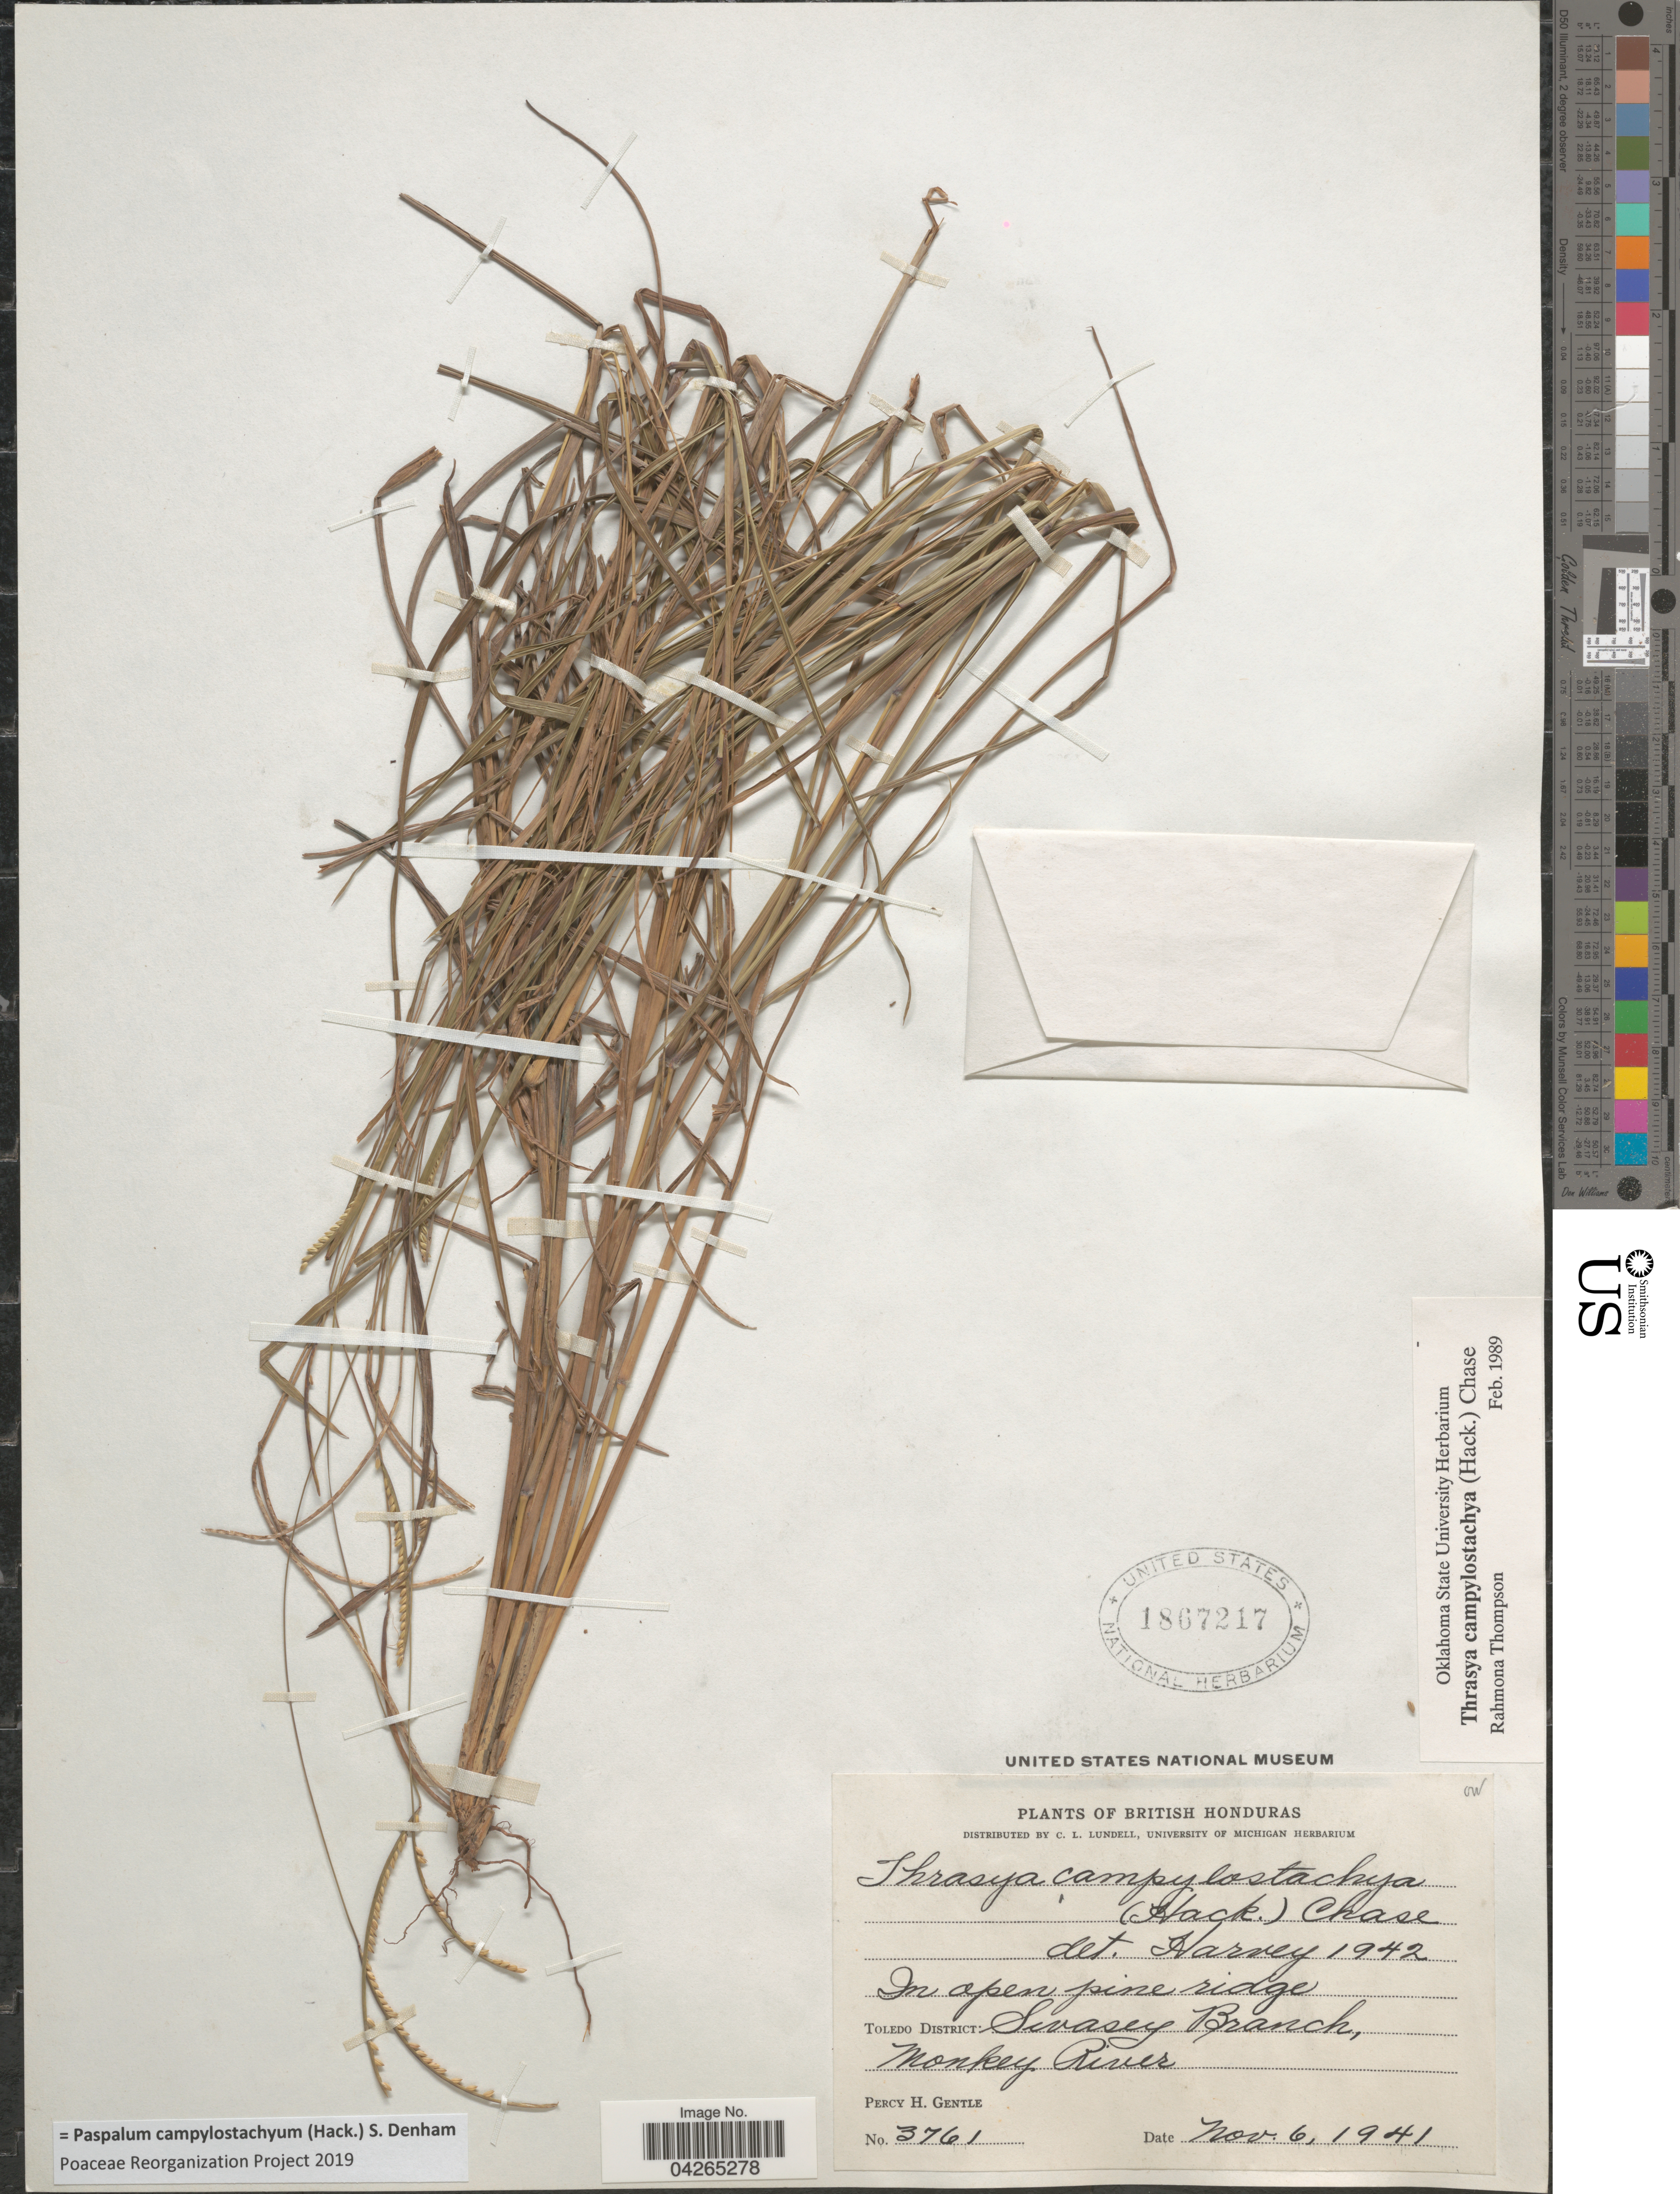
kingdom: Plantae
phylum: Tracheophyta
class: Liliopsida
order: Poales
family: Poaceae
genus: Paspalum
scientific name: Paspalum campylostachyum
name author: (Hack.) S. Denham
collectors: P. H. Gentle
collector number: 3761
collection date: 1941-11-06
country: Belize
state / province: Toledo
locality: British Honduras. Toledo District: Swasey Branch, Monkey River.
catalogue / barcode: US 1867217